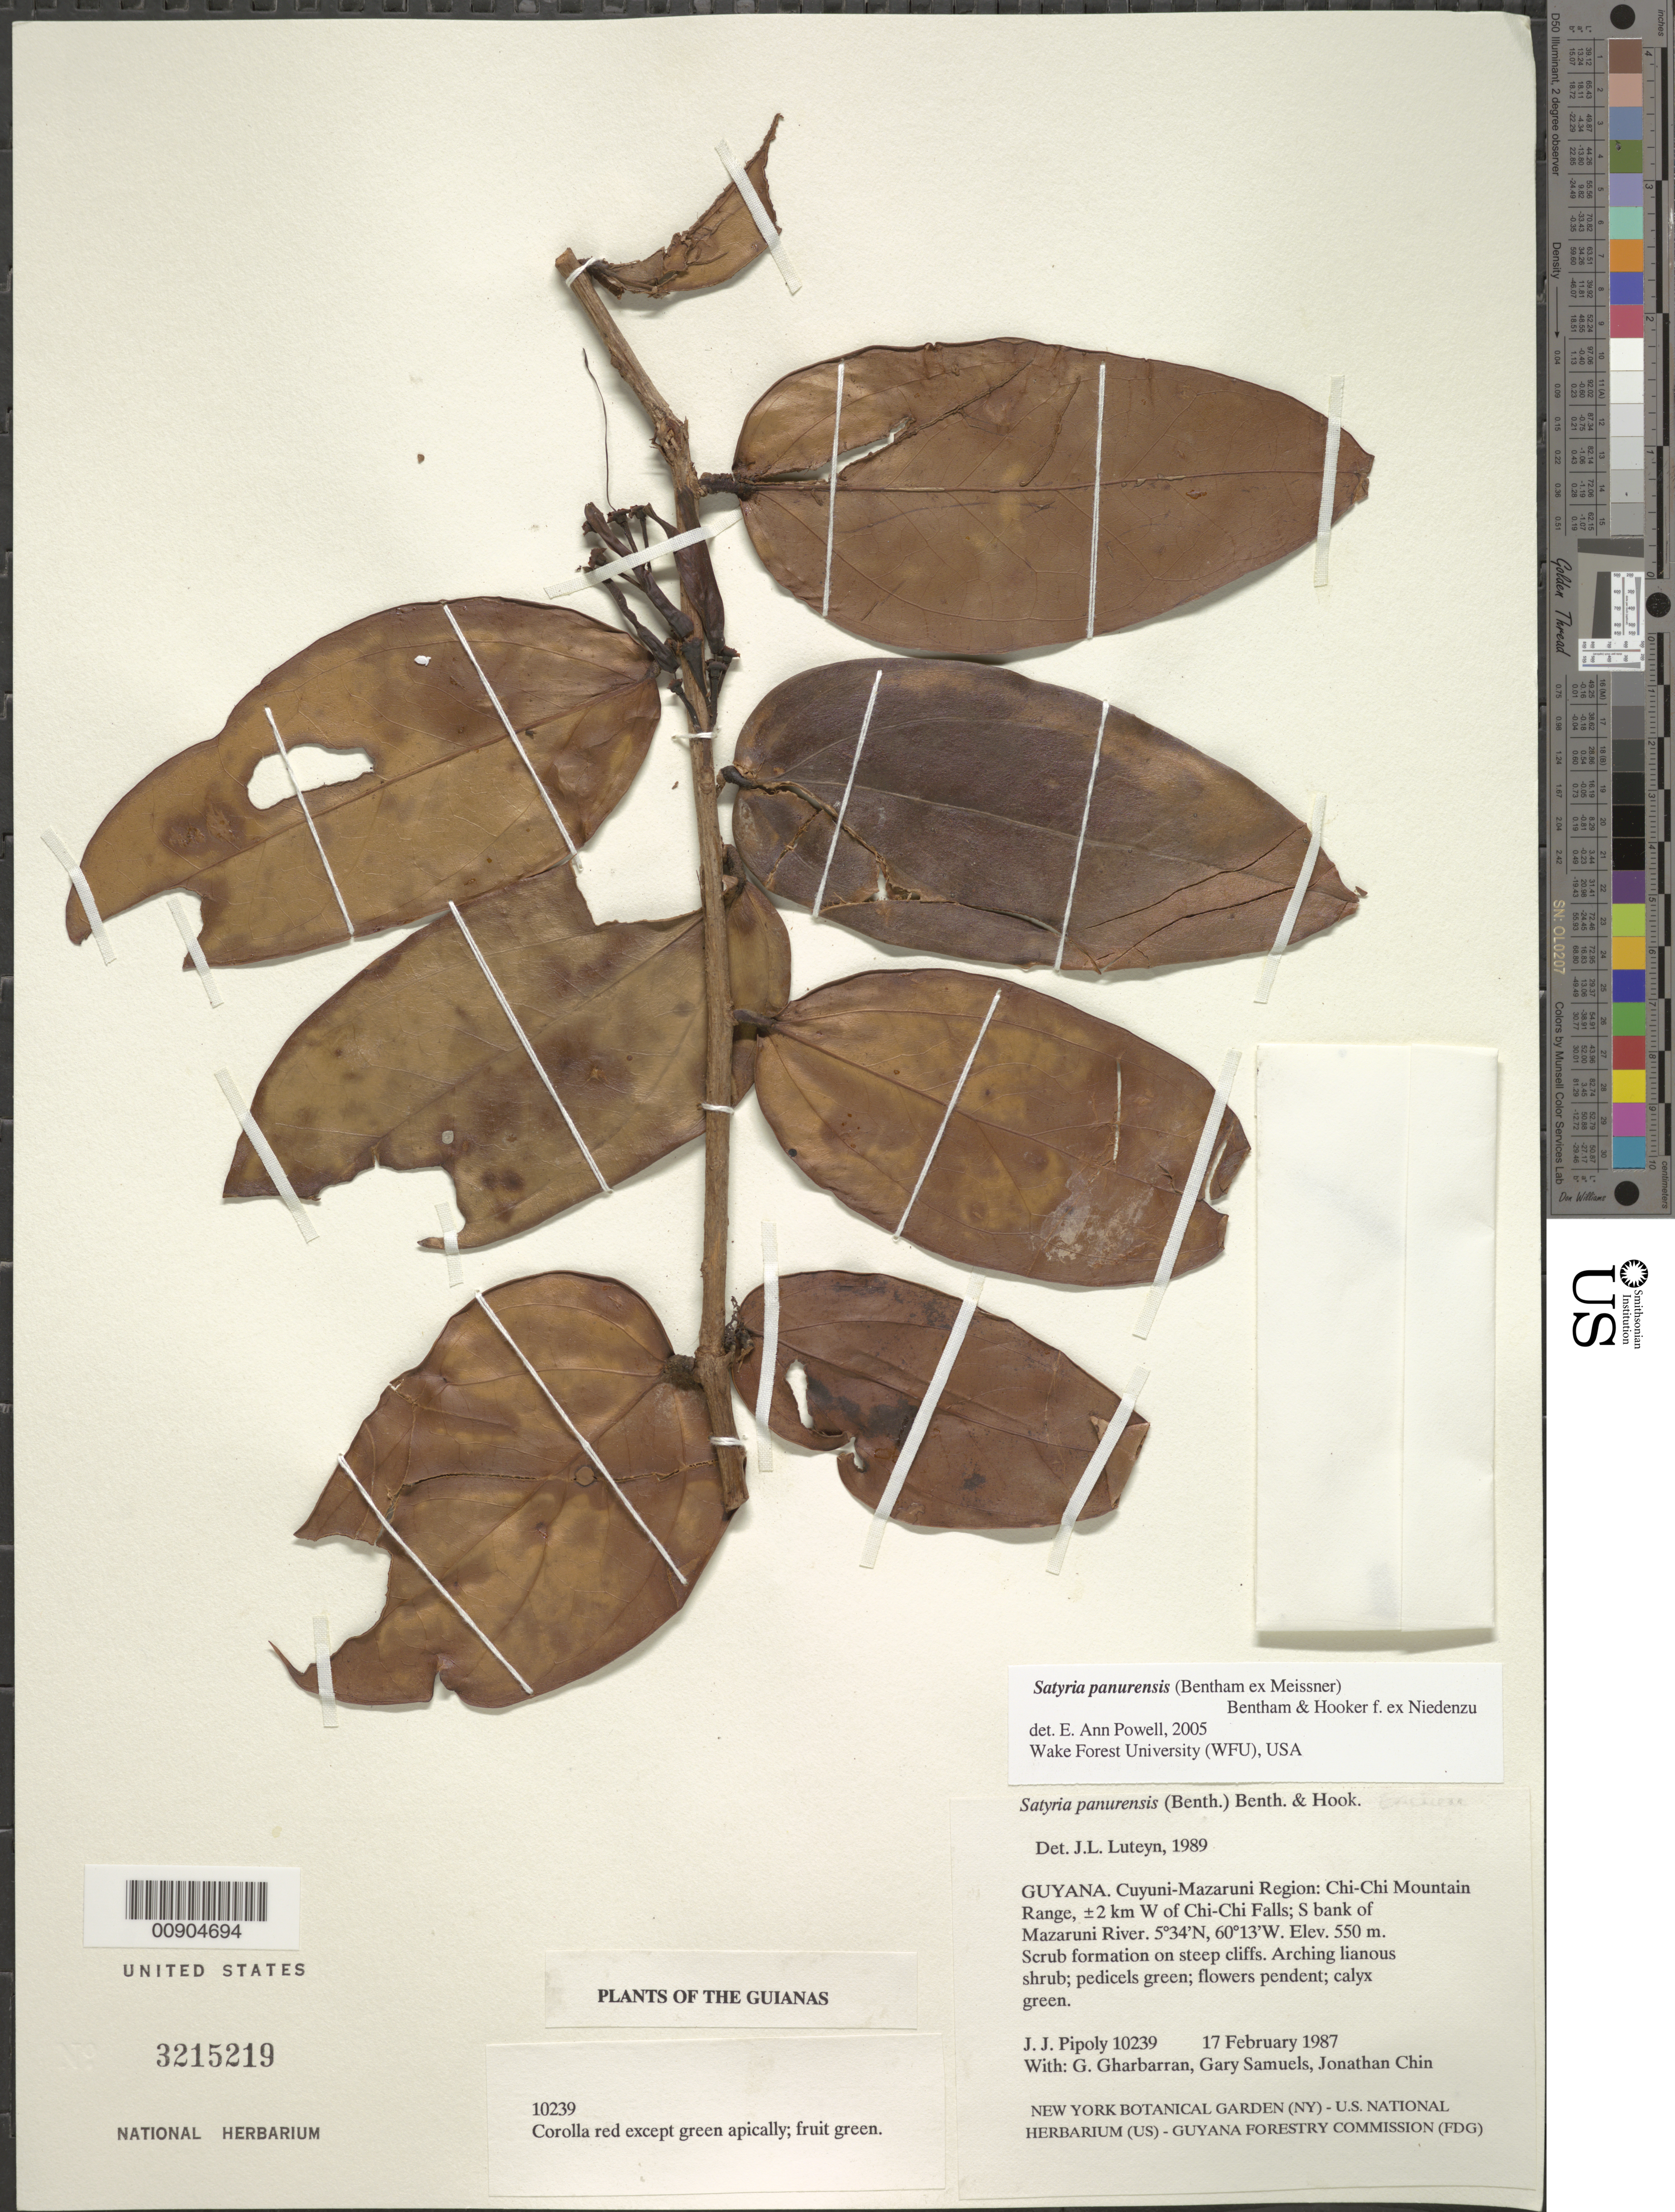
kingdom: Plantae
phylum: Tracheophyta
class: Magnoliopsida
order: Ericales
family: Ericaceae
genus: Satyria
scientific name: Satyria panurensis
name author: (Benth. ex Meisn.) Benth. & Hook. f. ex Nied.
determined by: Powell, E. A.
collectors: J. J. Pipoly, G. Gharbarran, G. Samuels & J. Chin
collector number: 10239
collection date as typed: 17 February 1987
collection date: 1987-02-17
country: Guyana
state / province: Cuyuni-Mazaruni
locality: Chi-Chi Mountain Range, ±2 km W of Chi-Chi Falls; S bank of Mazaruni River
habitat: Scrub formation on steep cliffs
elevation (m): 550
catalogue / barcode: US 3215219